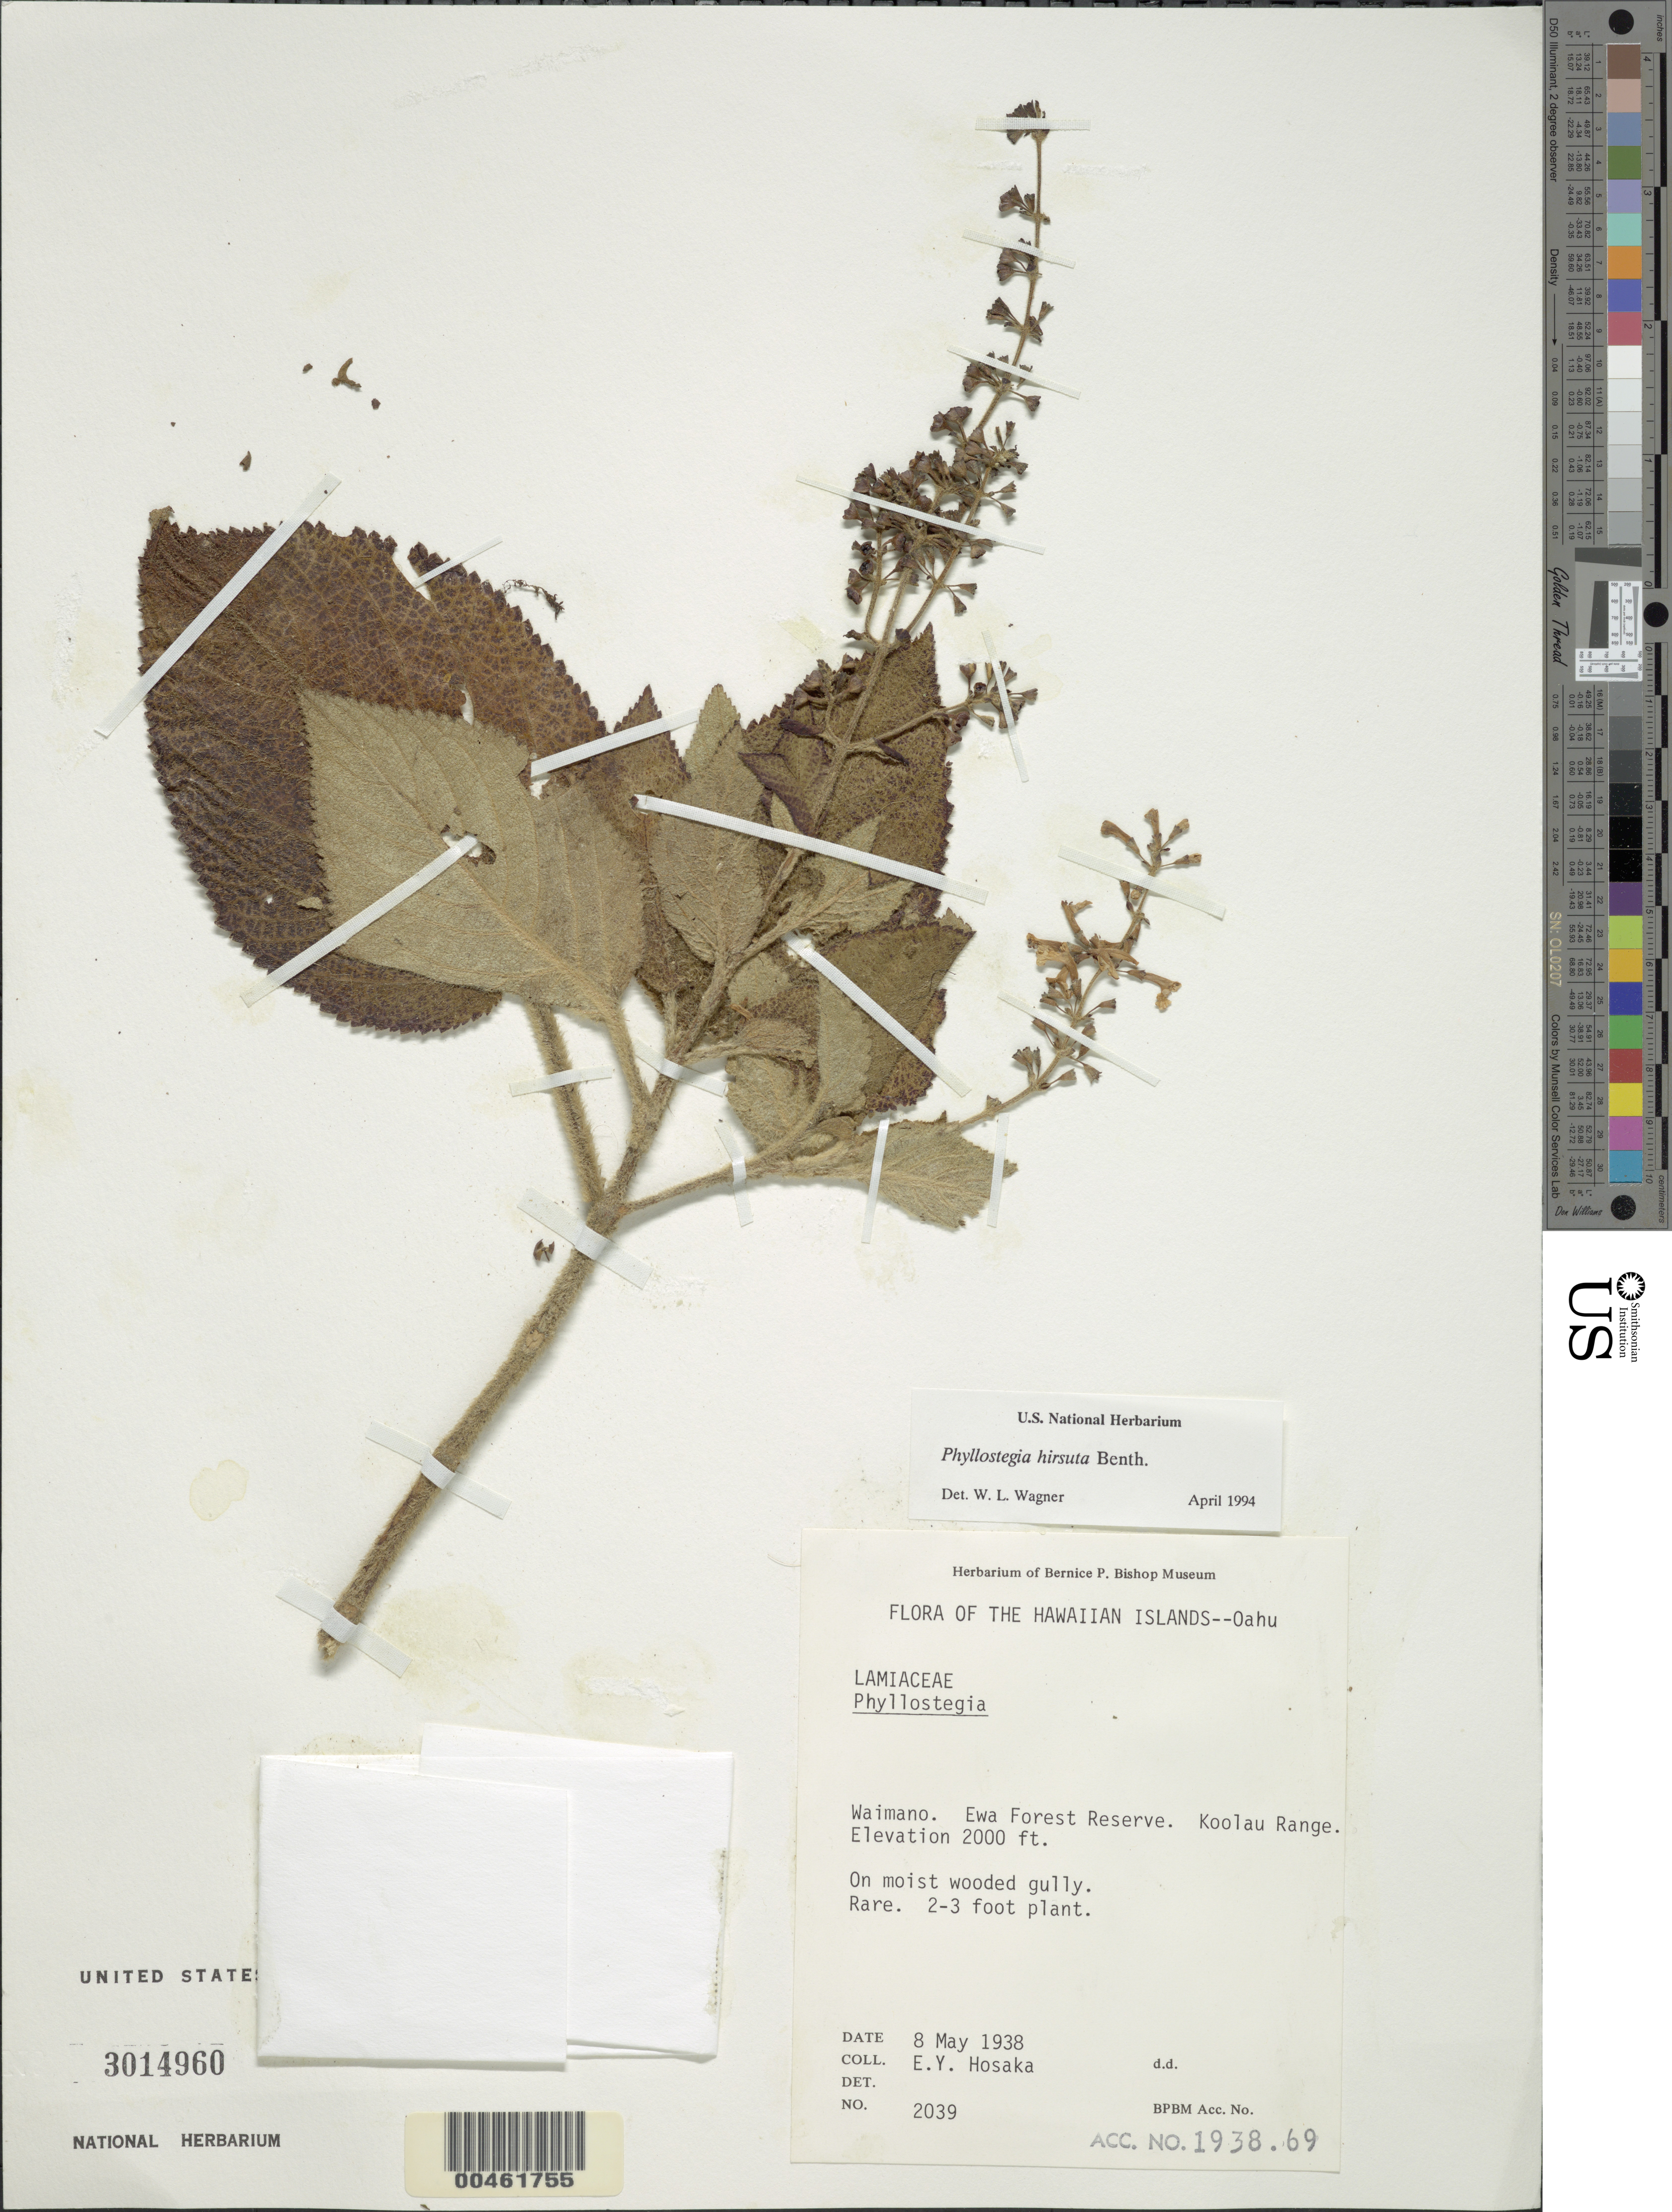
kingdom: Plantae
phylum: Tracheophyta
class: Magnoliopsida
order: Lamiales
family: Lamiaceae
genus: Phyllostegia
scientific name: Phyllostegia hirsuta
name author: Benth.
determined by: Wagner, W. L., (BOT), Smithsonian Institution - National Museum of Natural History (UNITED STATES)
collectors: E. Y. Hosaka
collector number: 2039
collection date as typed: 8 May 1938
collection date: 1938-05-08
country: United States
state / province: Hawaii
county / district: Honolulu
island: Oahu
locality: Waimano, Ewa Forest Reserve, Koolau Range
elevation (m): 610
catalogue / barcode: US 3014960